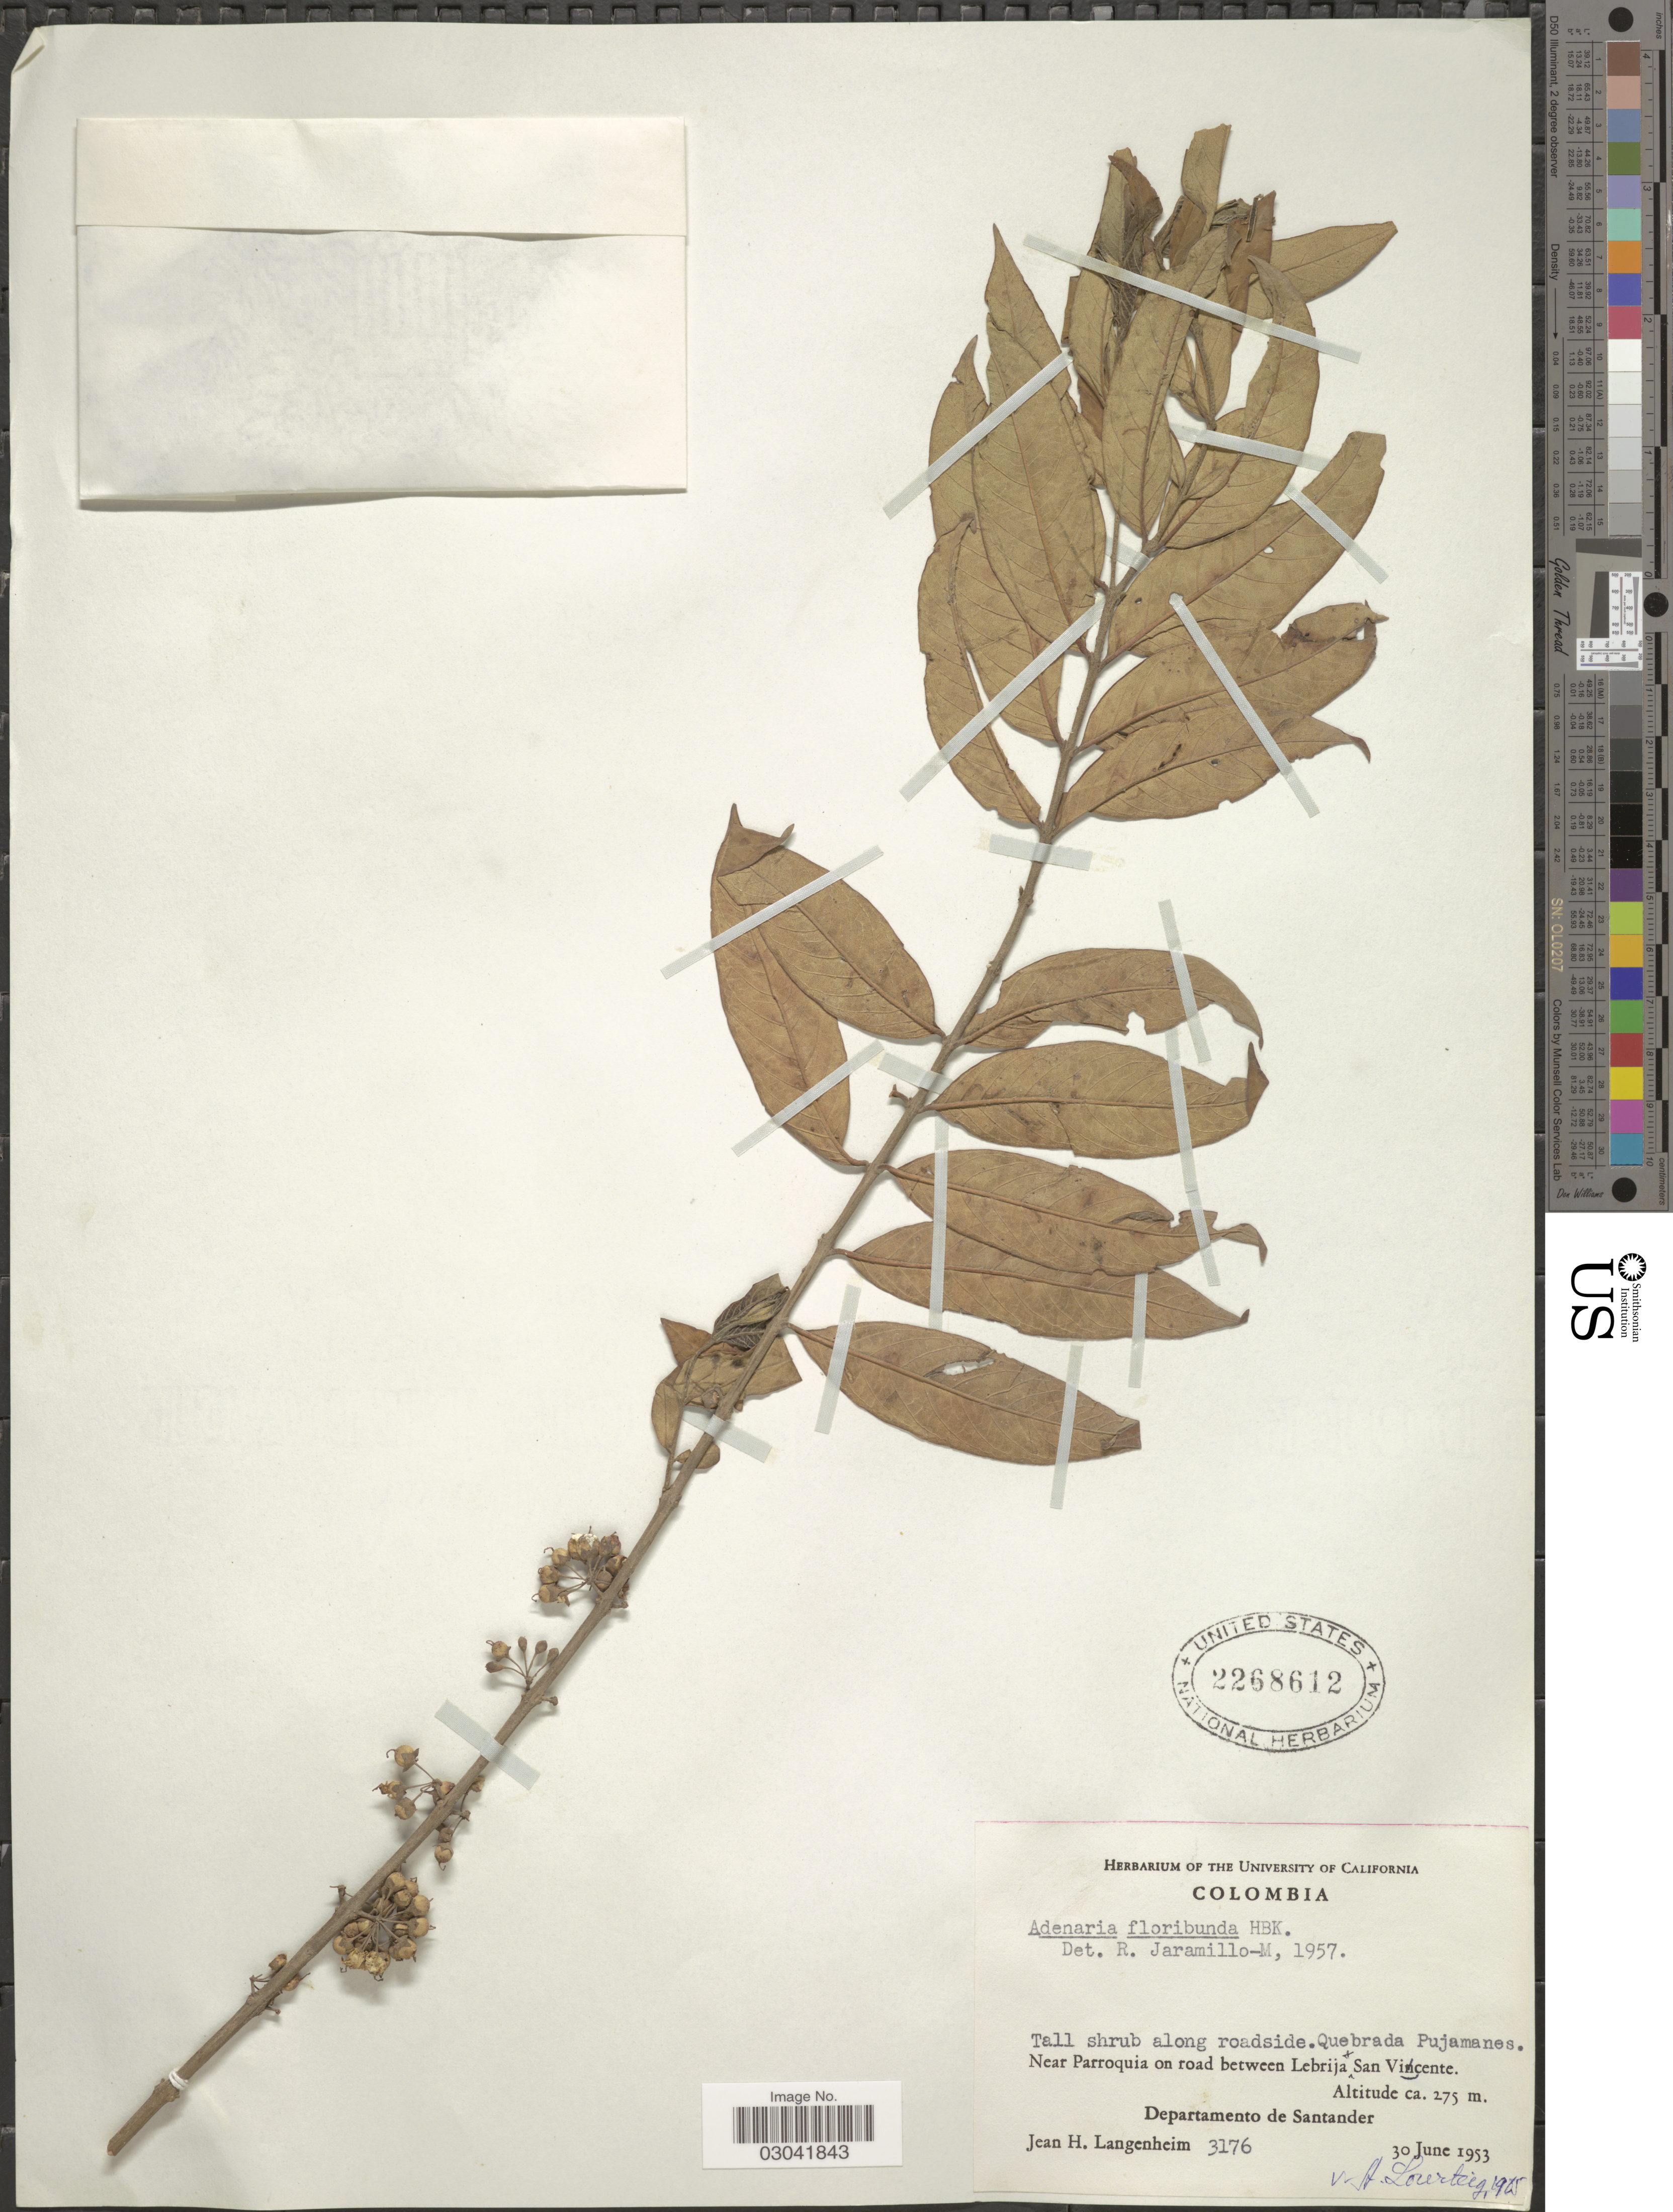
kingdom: Plantae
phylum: Tracheophyta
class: Magnoliopsida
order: Myrtales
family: Lythraceae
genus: Adenaria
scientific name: Adenaria floribunda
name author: Kunth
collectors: J. H. Langenheim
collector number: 3176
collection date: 1953-06-30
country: Colombia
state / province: Santander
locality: Near Parroquia on road between Lebrija Quebrada Pujamanes San Vicente. Departamento de Santander.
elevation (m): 275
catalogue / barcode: US 2268612